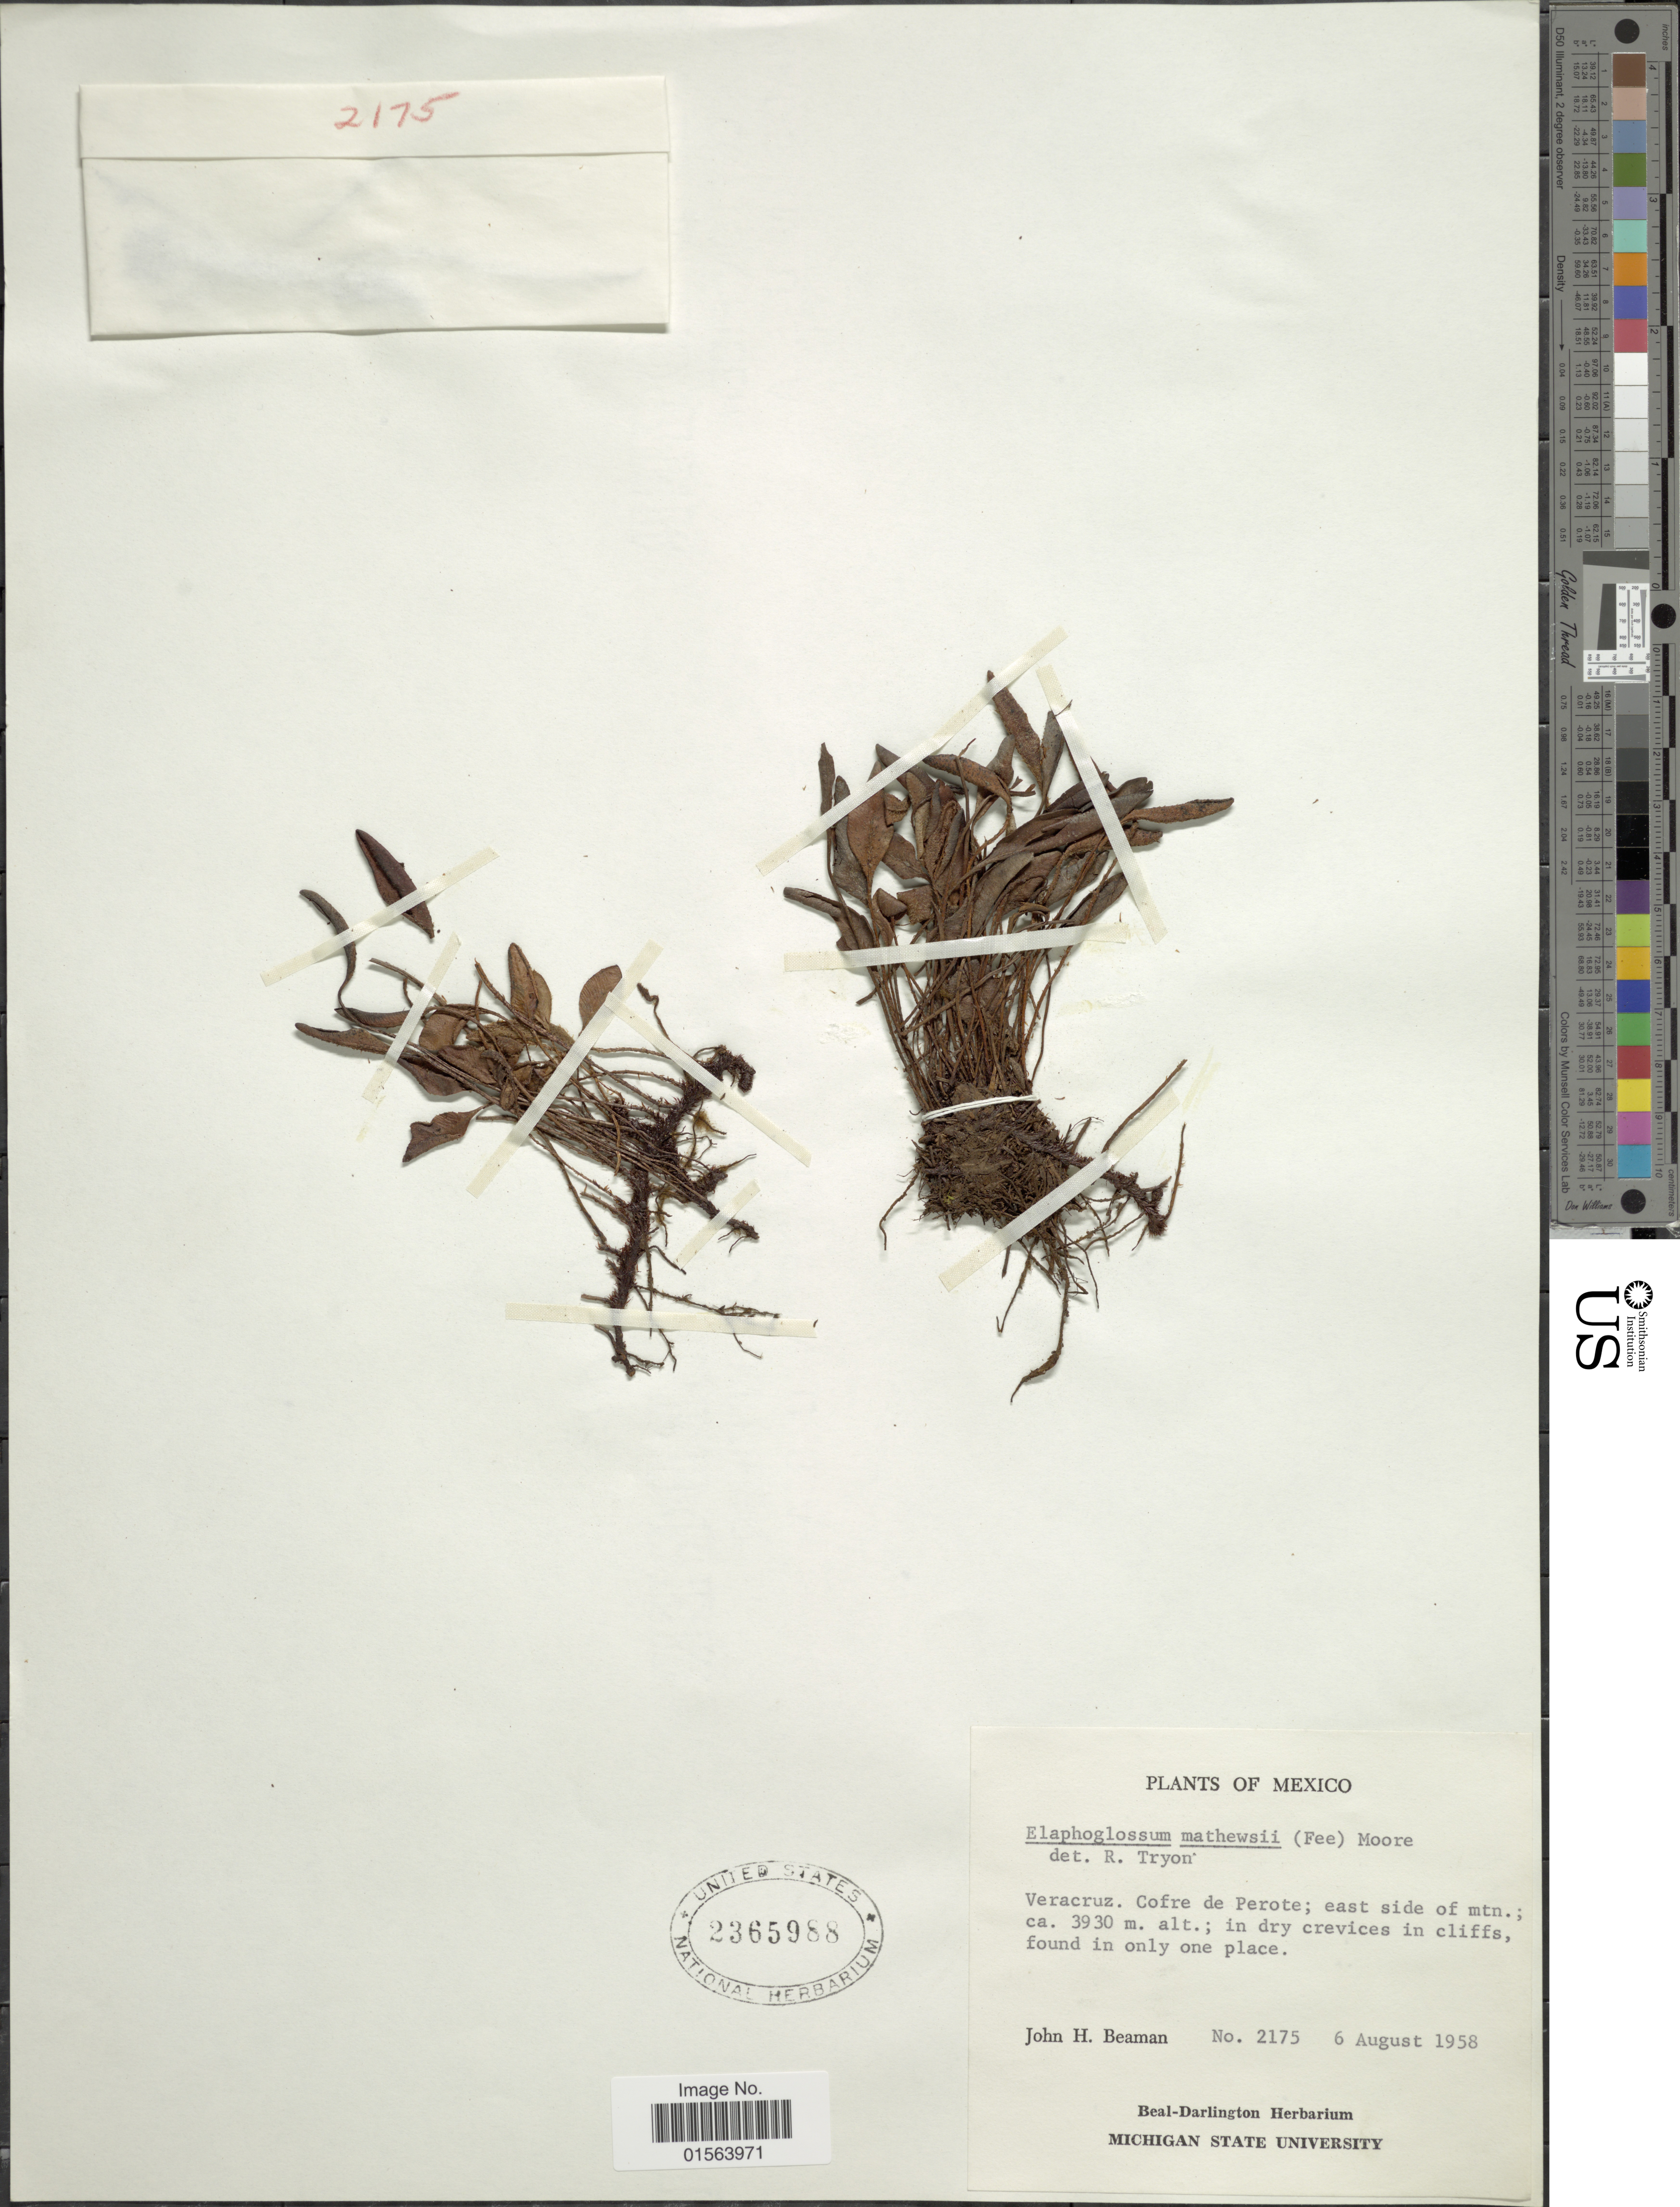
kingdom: Plantae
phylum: Tracheophyta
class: Polypodiopsida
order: Polypodiales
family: Dryopteridaceae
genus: Elaphoglossum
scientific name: Elaphoglossum hartwegii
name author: (Fée) T. Moore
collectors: J. H. Beaman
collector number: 2175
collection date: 1958-08-06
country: Mexico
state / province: Veracruz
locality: Veracruz, Cofre de Perote, east side of mtn.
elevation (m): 3930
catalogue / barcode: US 2365988